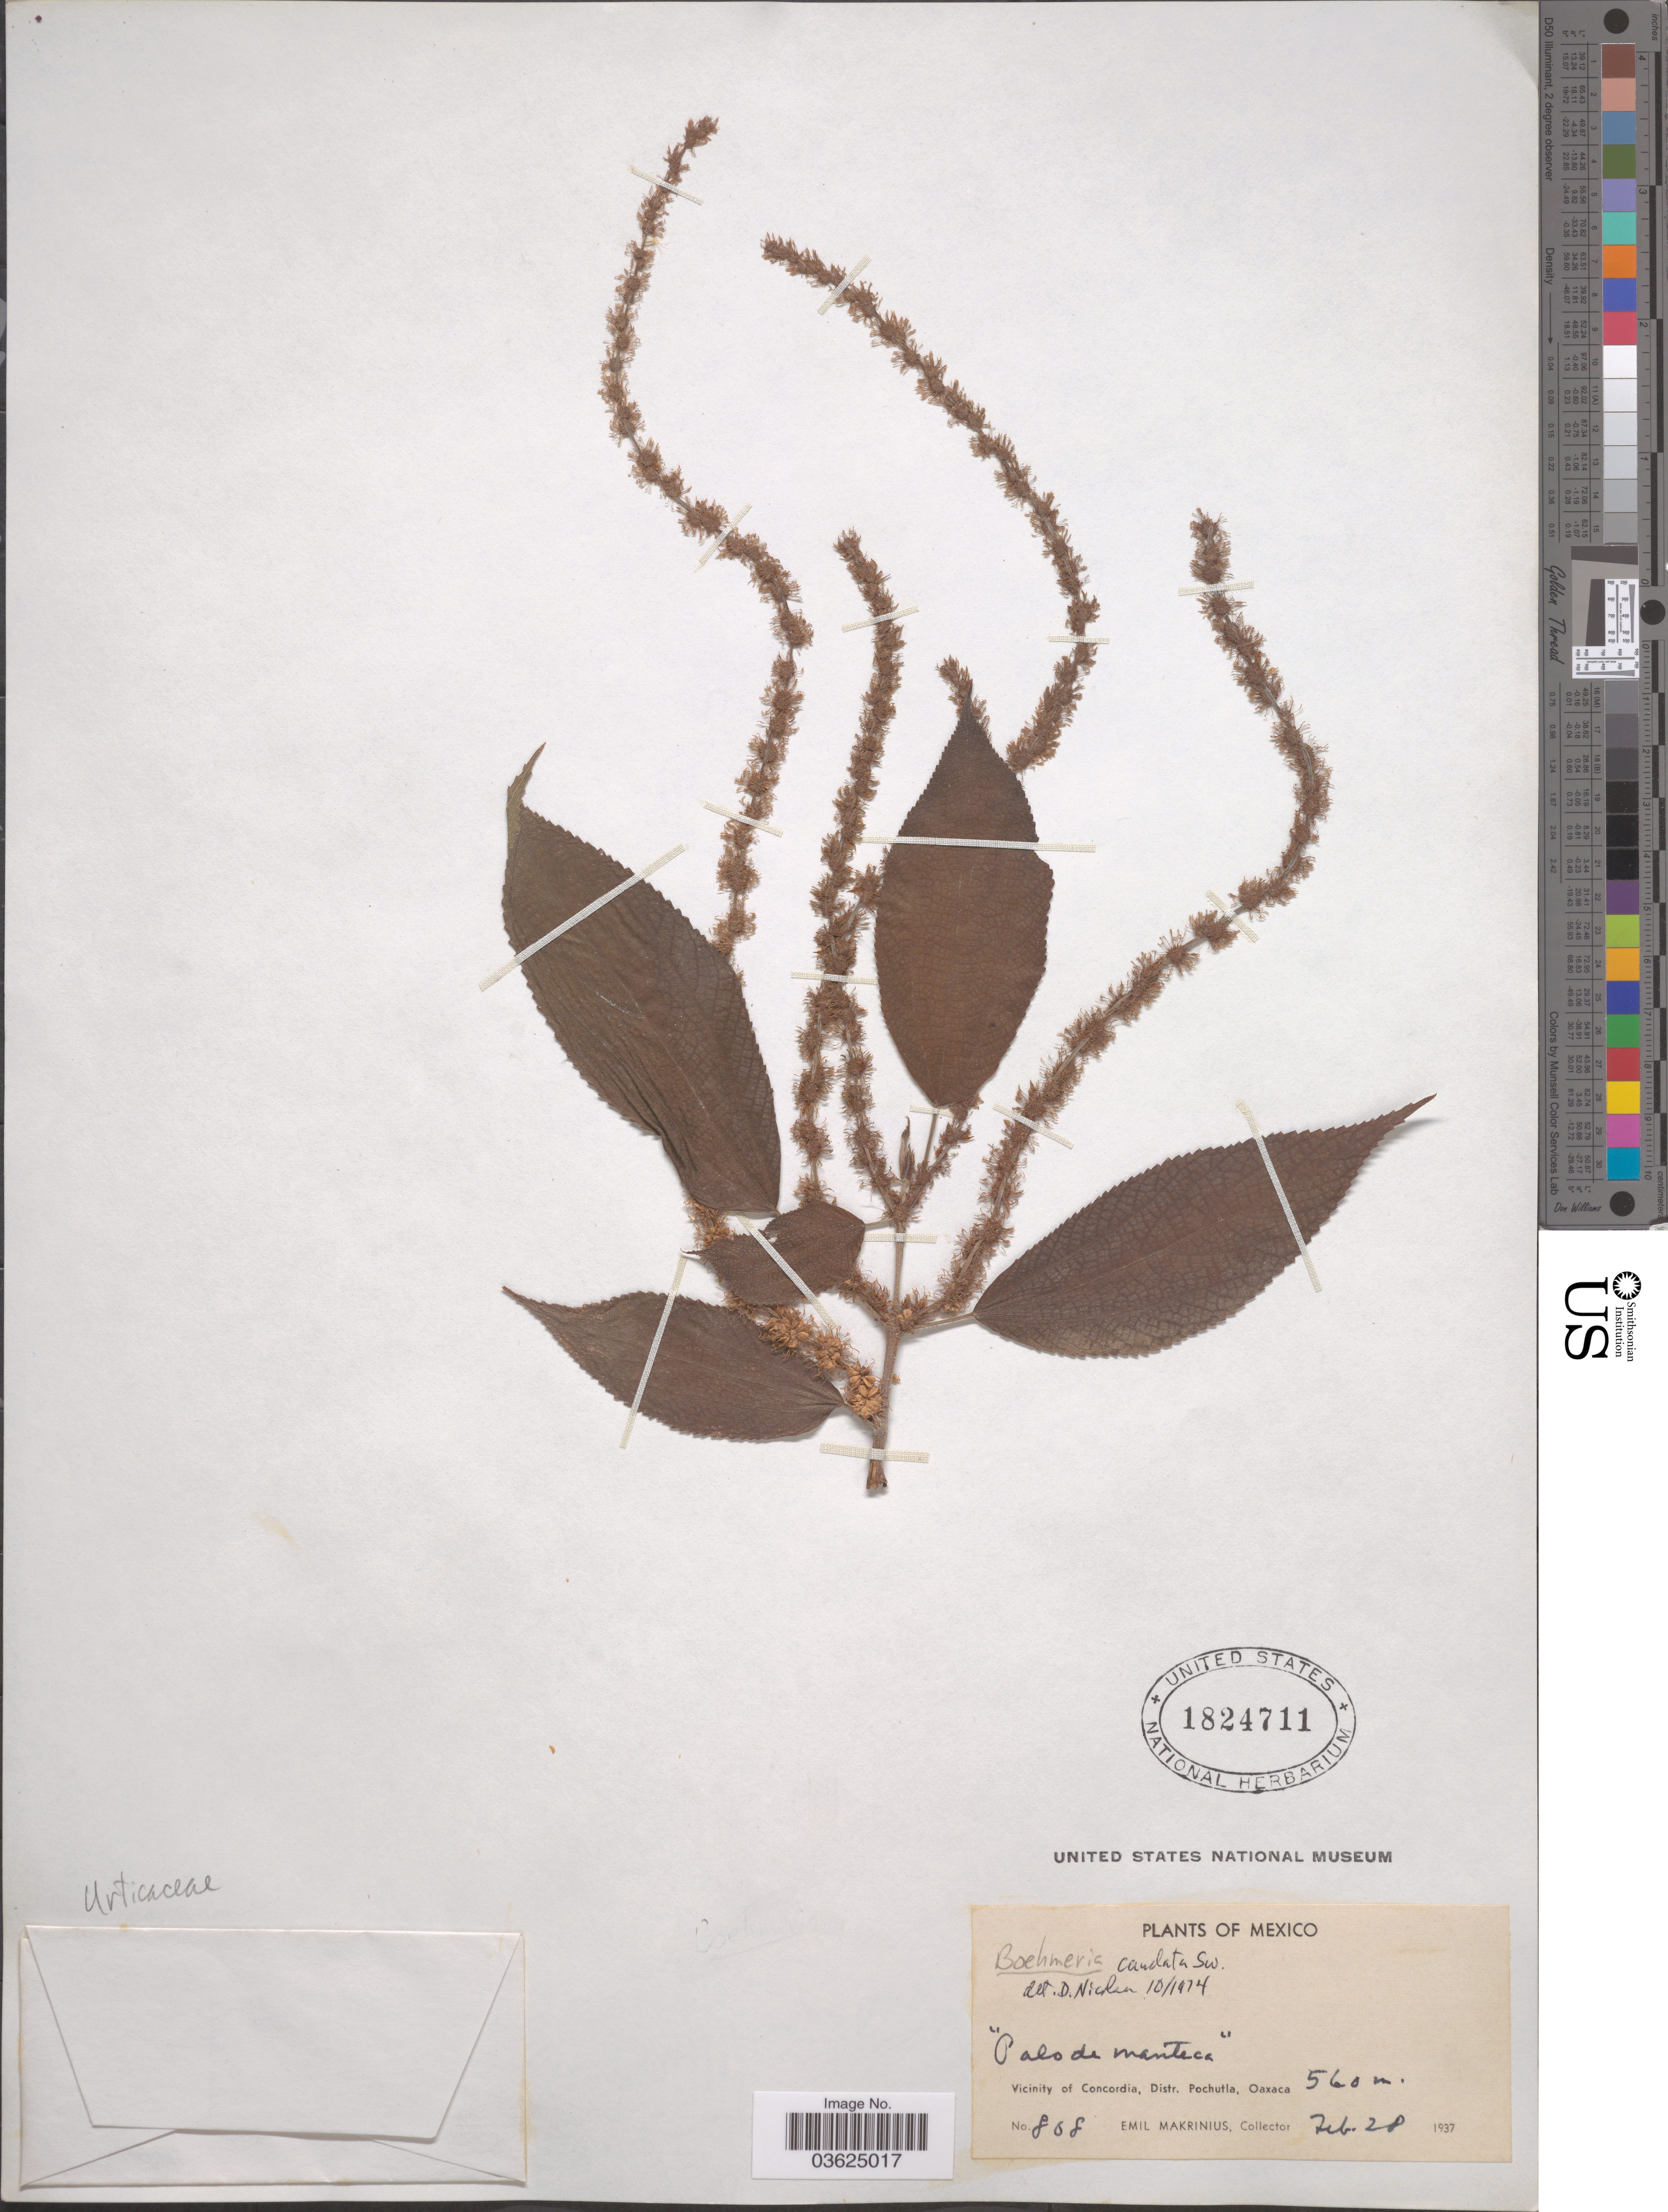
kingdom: Plantae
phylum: Tracheophyta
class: Magnoliopsida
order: Rosales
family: Urticaceae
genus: Boehmeria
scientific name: Boehmeria caudata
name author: Sw.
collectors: E. Makrinius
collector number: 808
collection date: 1937-02-28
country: Mexico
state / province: Oaxaca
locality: Vicinity of Concordia, Distr. Pochutla.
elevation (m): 560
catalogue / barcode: US 1824711